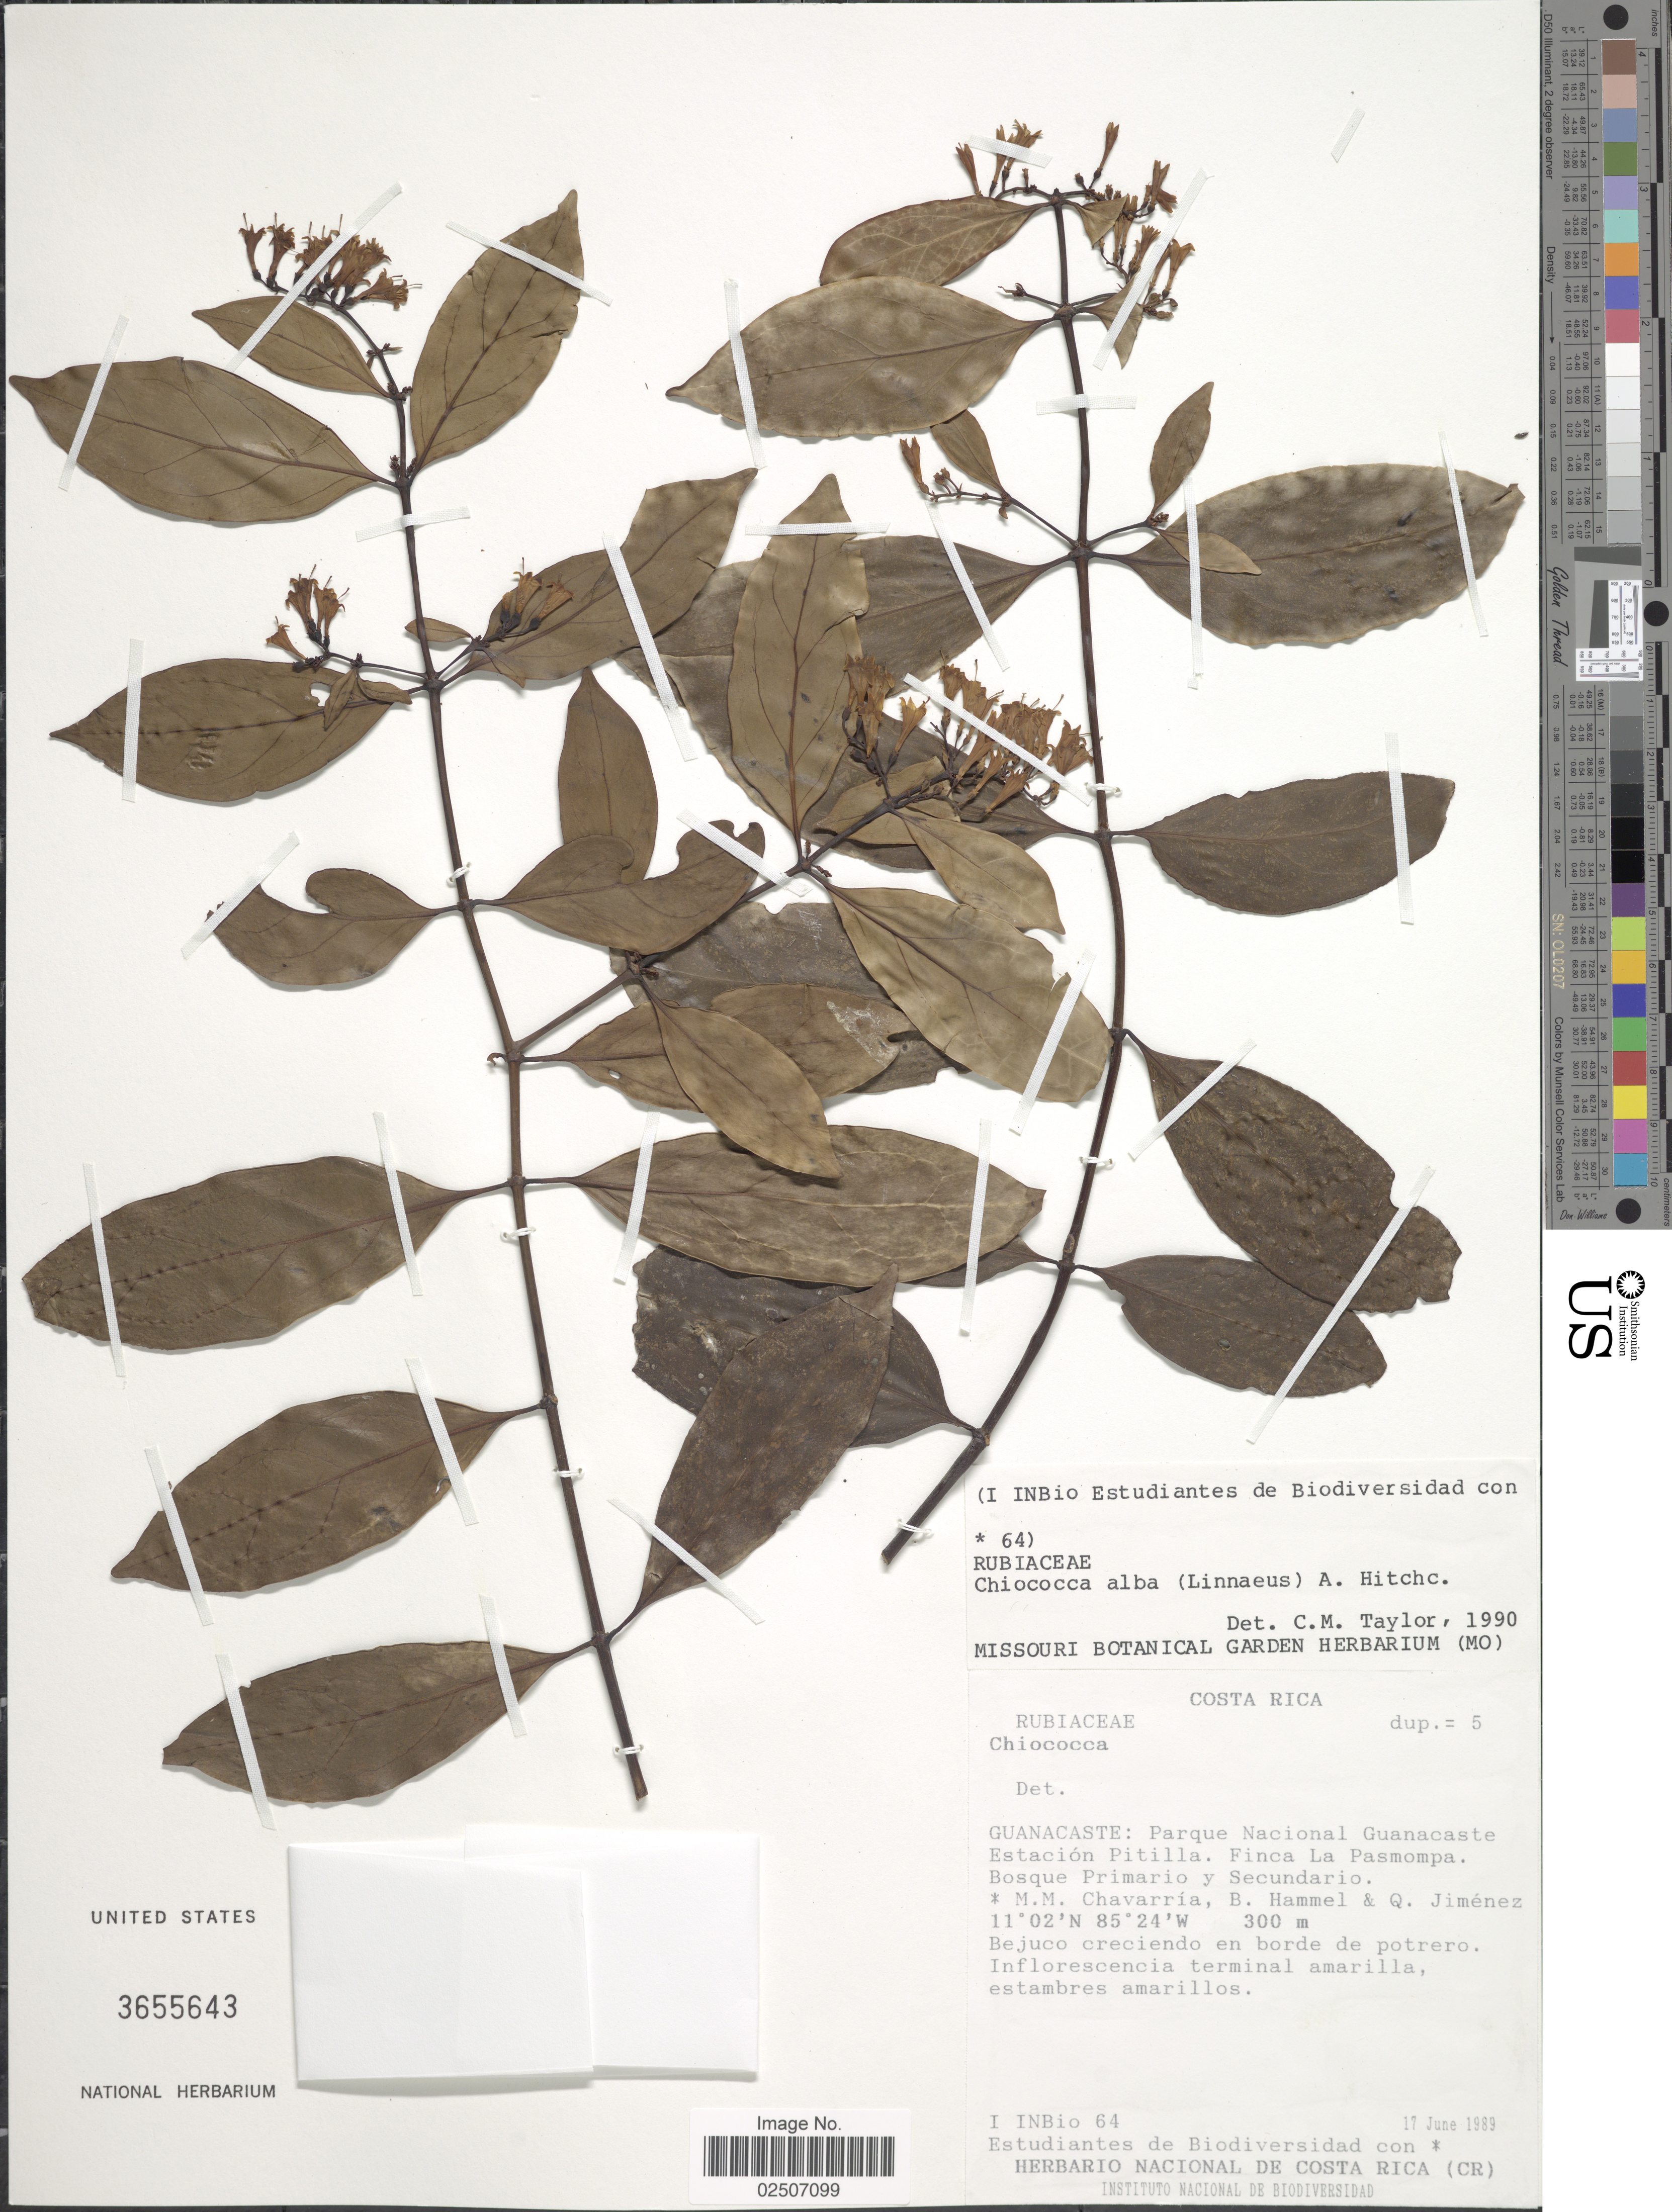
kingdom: Plantae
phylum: Tracheophyta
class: Magnoliopsida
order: Gentianales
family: Rubiaceae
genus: Chiococca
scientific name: Chiococca alba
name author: (L.) Hitchc.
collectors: M. Chavarría, B. Hammel & Q. Jimenez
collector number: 64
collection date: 1989-06-17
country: Costa Rica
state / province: Guanacaste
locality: Parque Nacional Guanacaste Estacion Pitilla. Finca La Pasmompa.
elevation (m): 300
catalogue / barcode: US 3655643